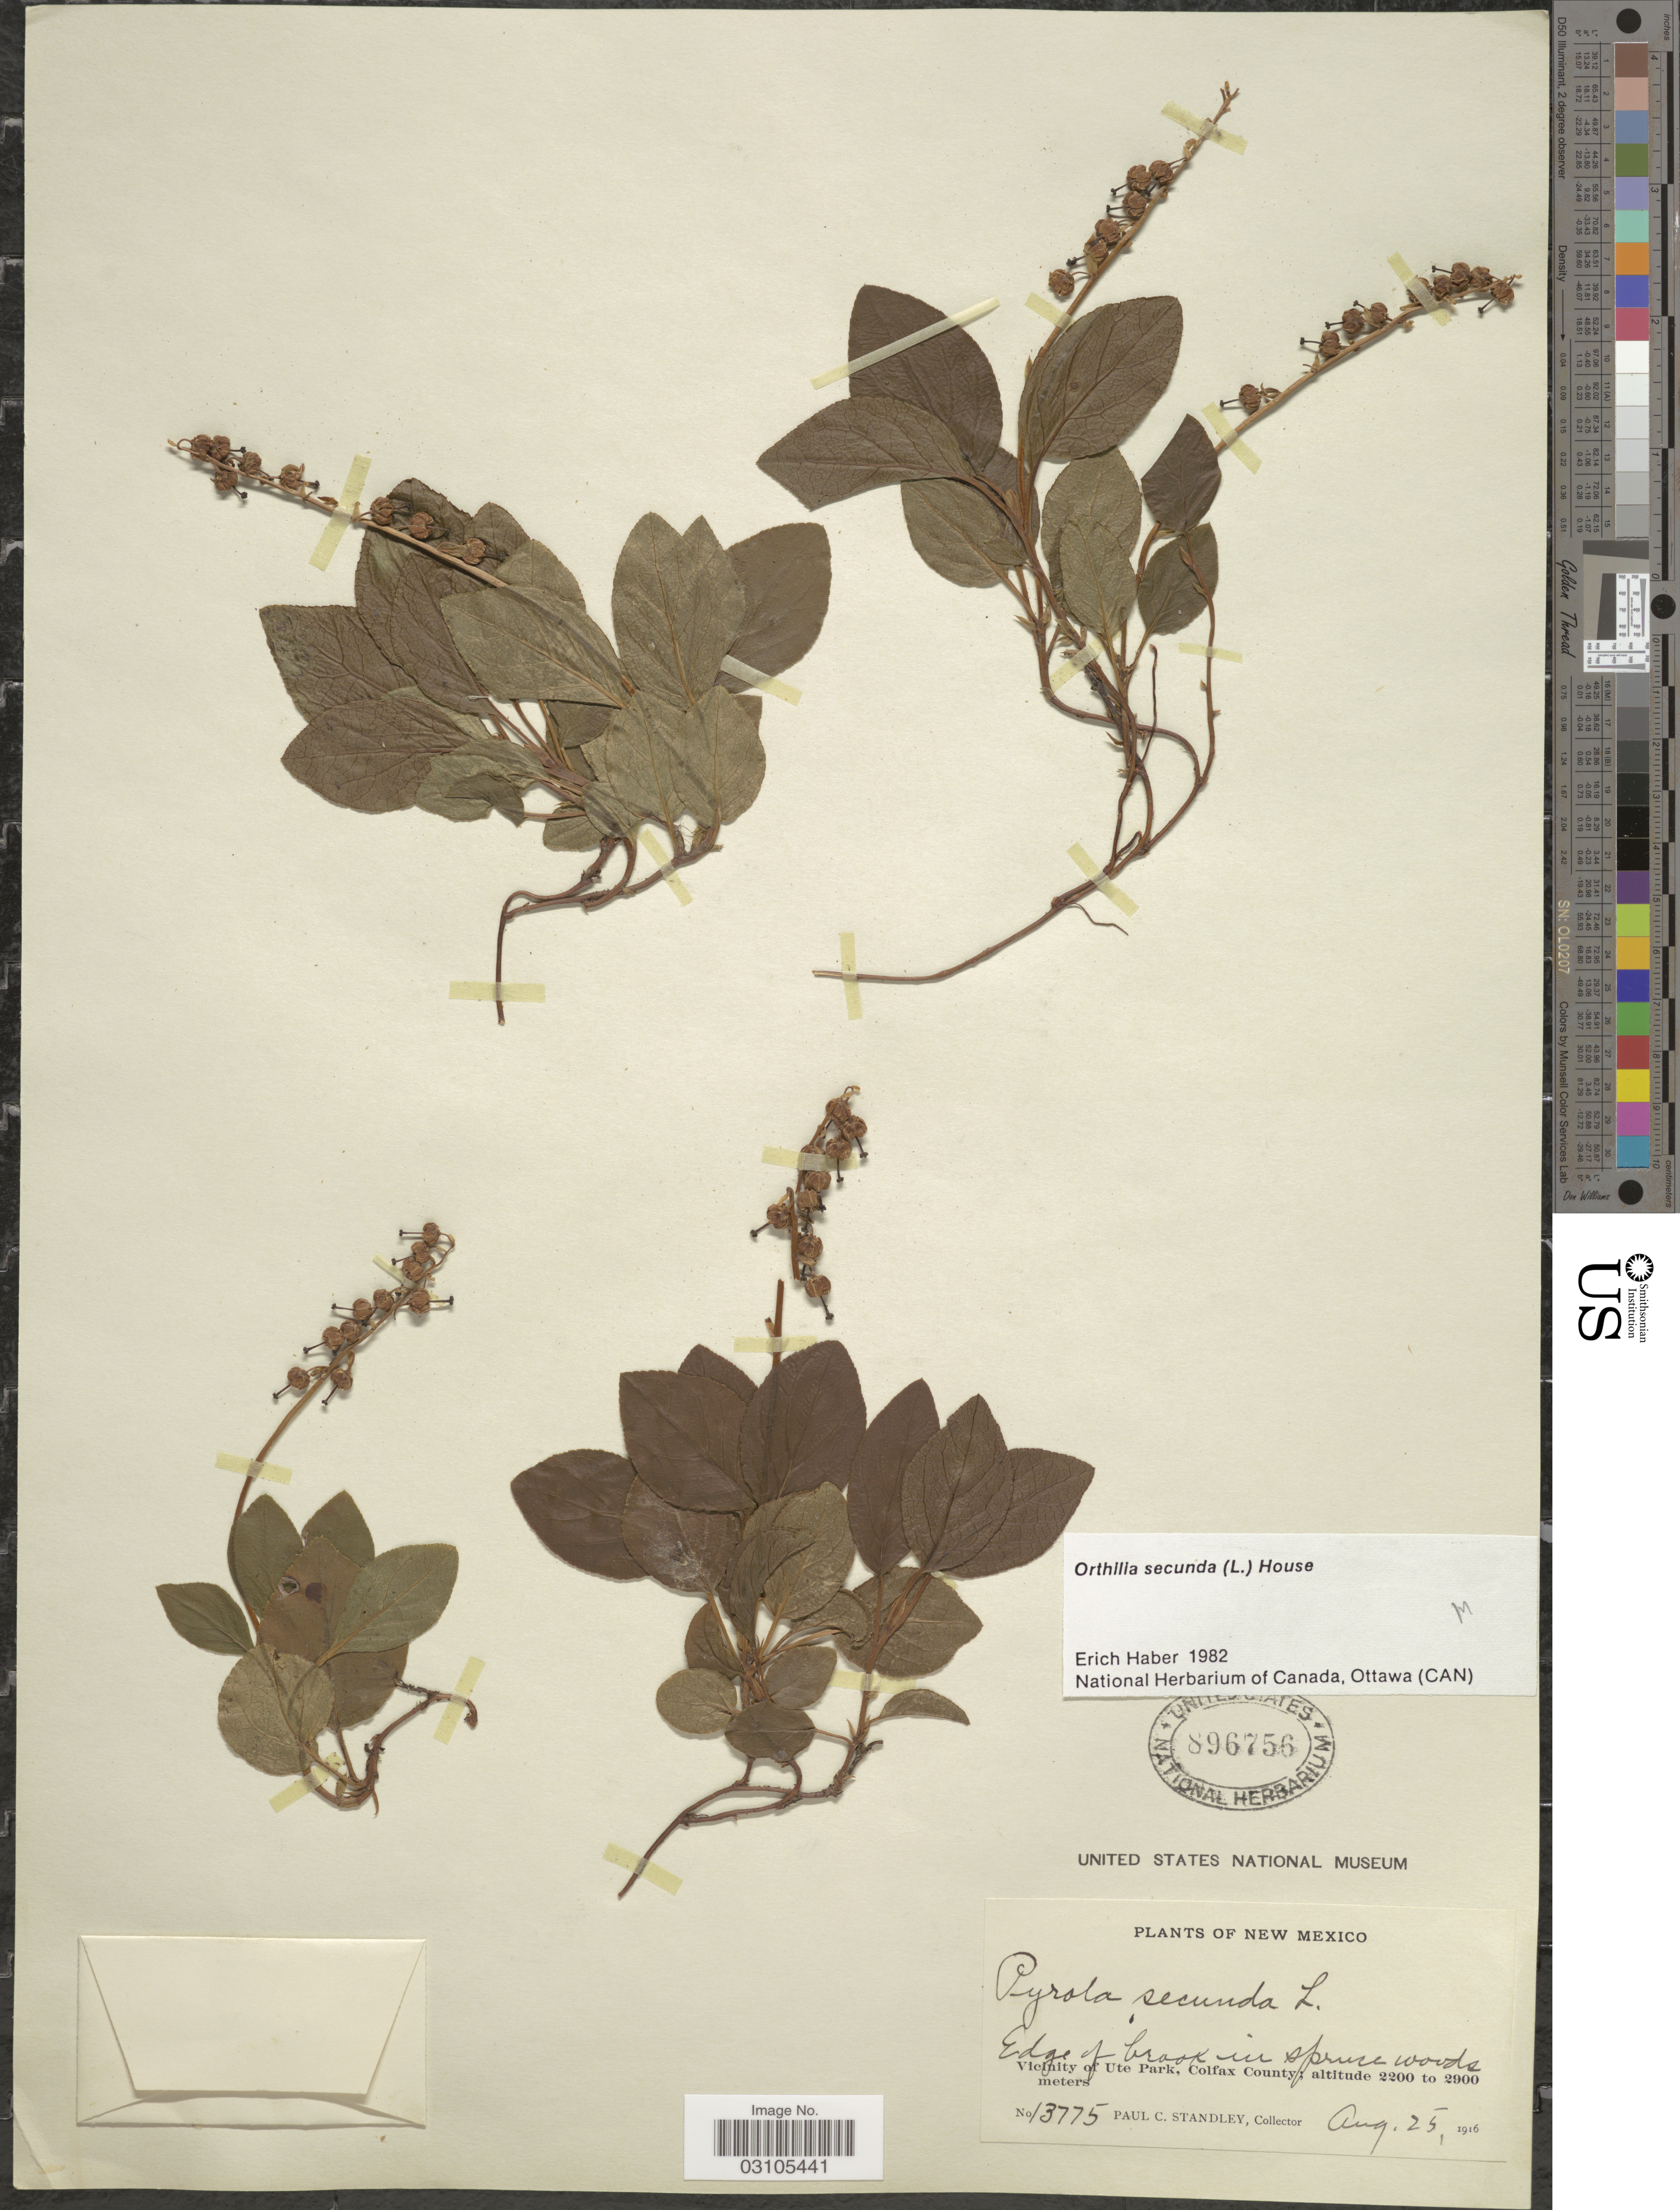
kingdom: Plantae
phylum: Tracheophyta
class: Magnoliopsida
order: Ericales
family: Ericaceae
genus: Orthilia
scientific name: Orthilia secunda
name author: (L.) House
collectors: P. C. Standley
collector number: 13775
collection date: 1916-08-25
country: United States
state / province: New Mexico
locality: Vicinity of Ute Park, Colfax County.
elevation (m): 2200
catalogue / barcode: US 896756